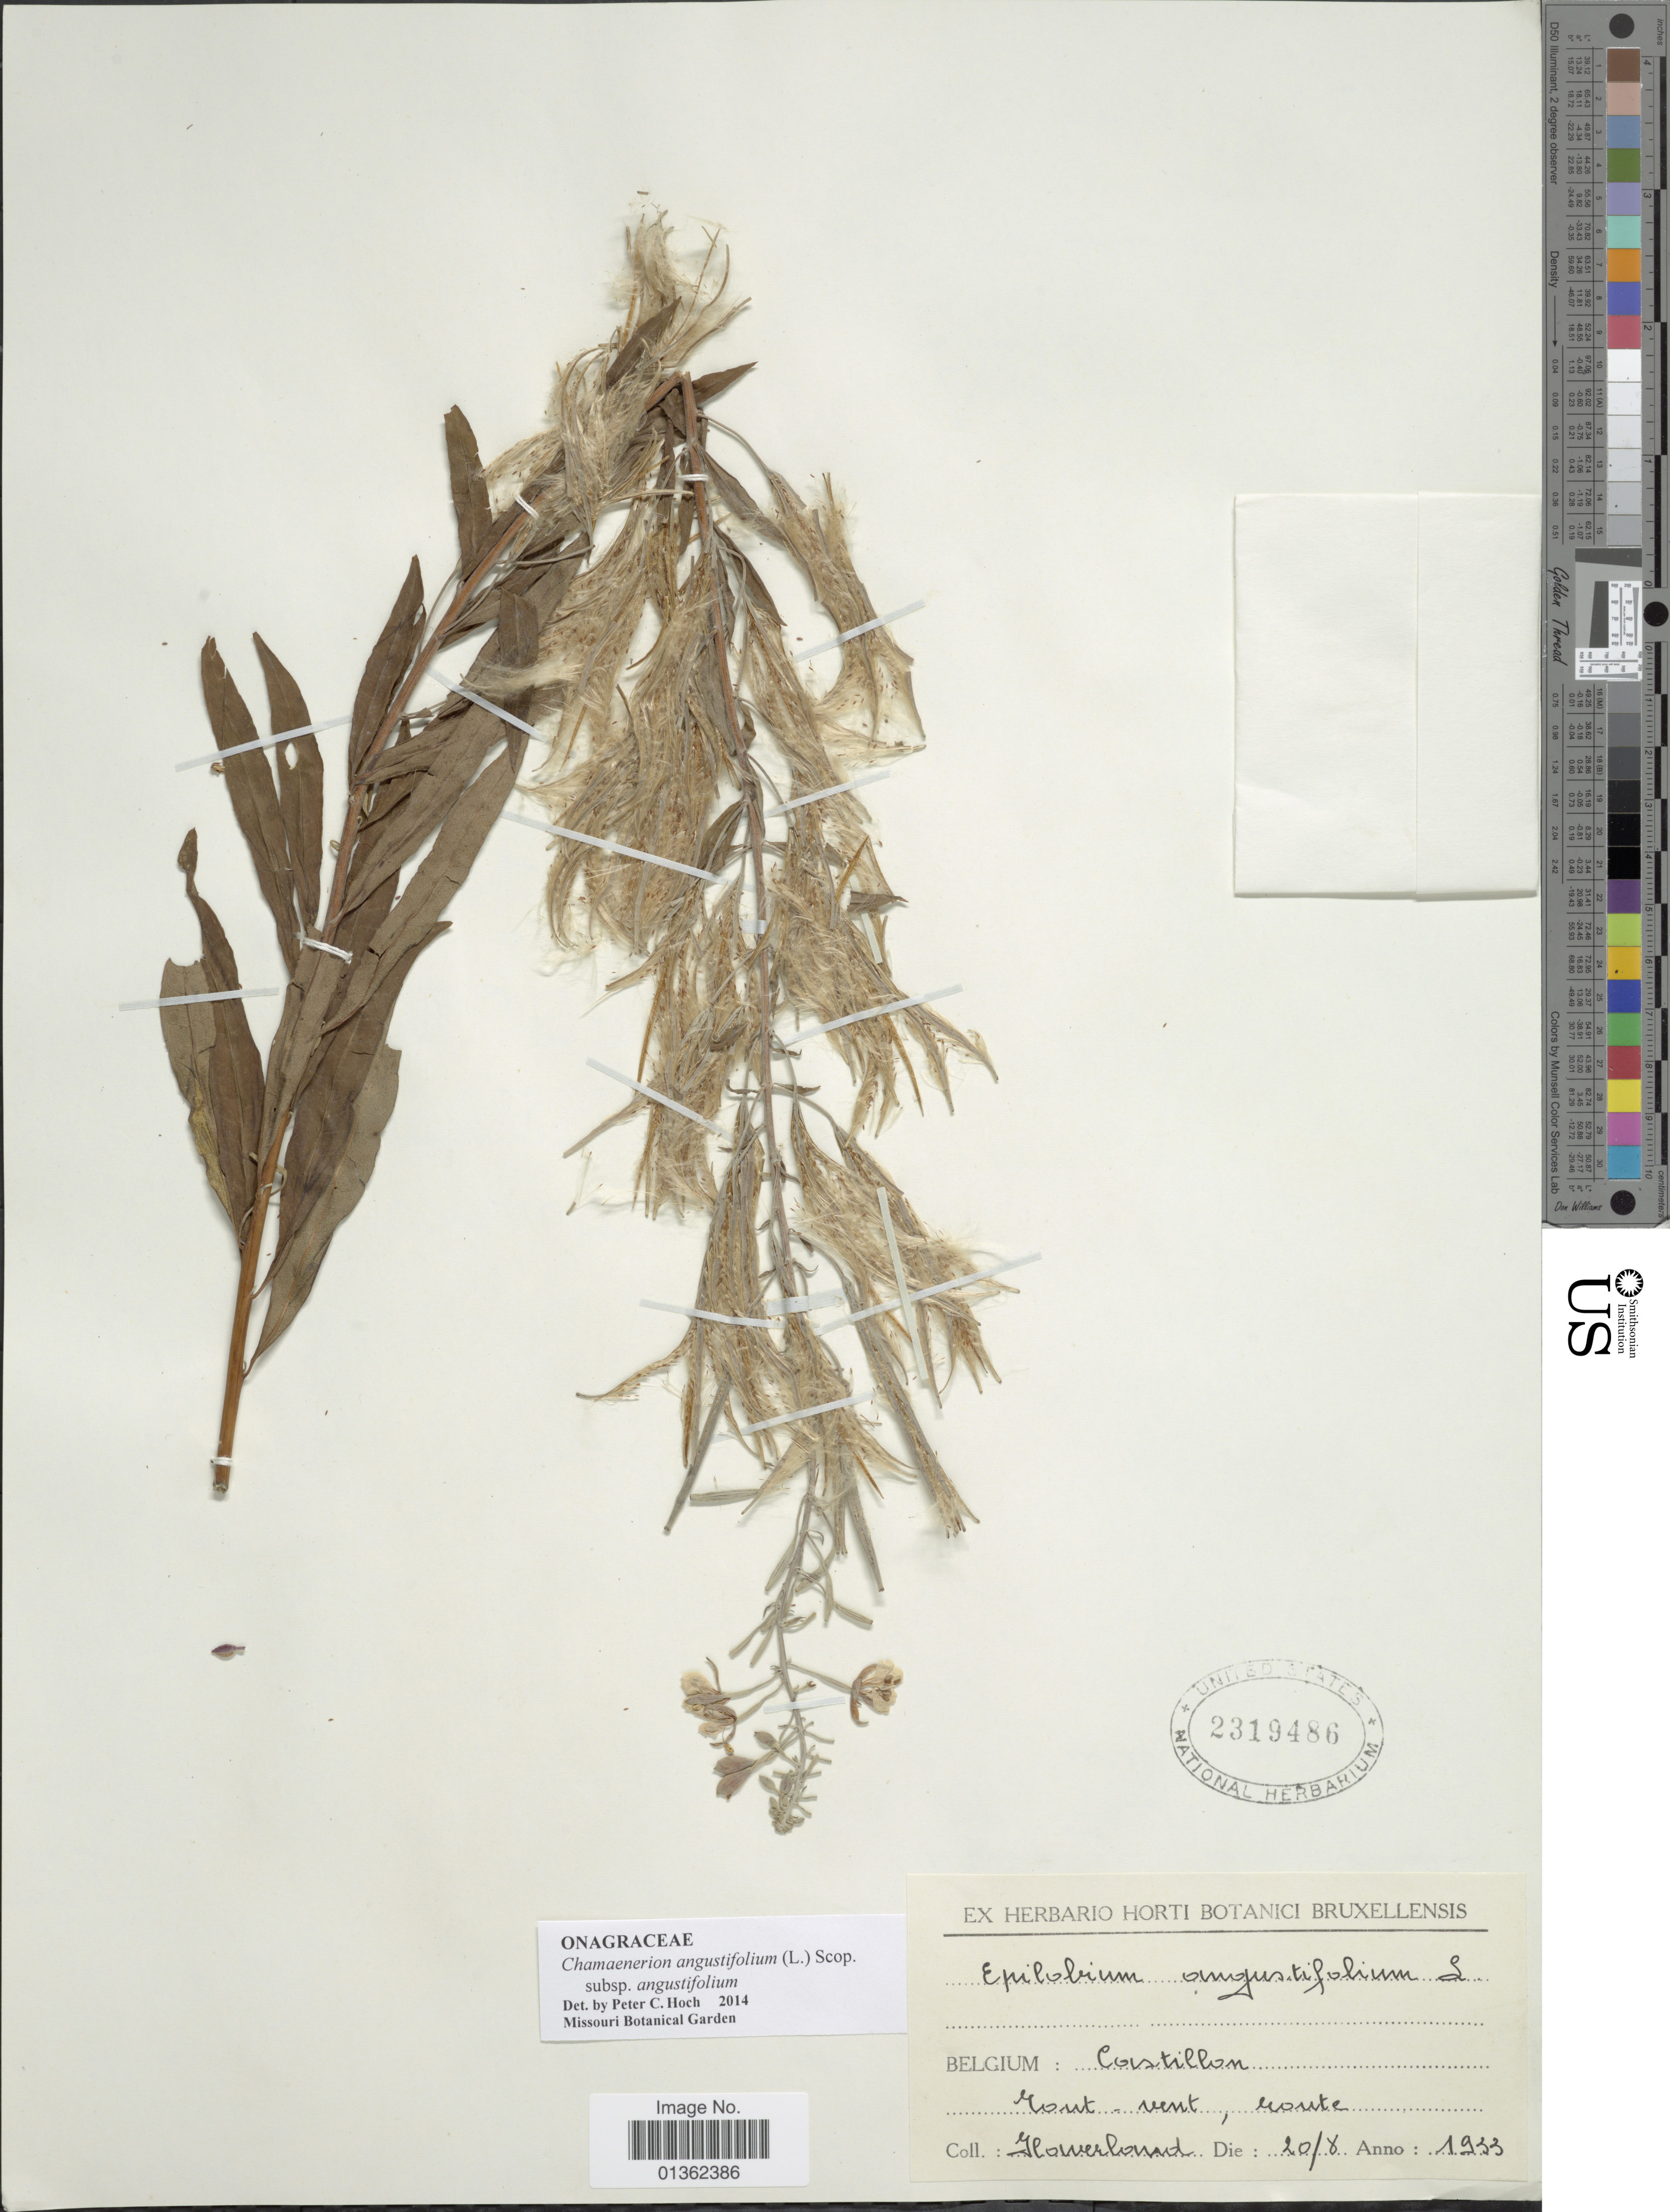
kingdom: Plantae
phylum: Tracheophyta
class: Magnoliopsida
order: Myrtales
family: Onagraceae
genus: Chamaenerion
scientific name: Chamaenerion angustifolium subsp. angustifolium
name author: (L.) Scop.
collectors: Glowerlount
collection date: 1933-08-20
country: Belgium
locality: Castillon.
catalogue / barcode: US 2319486